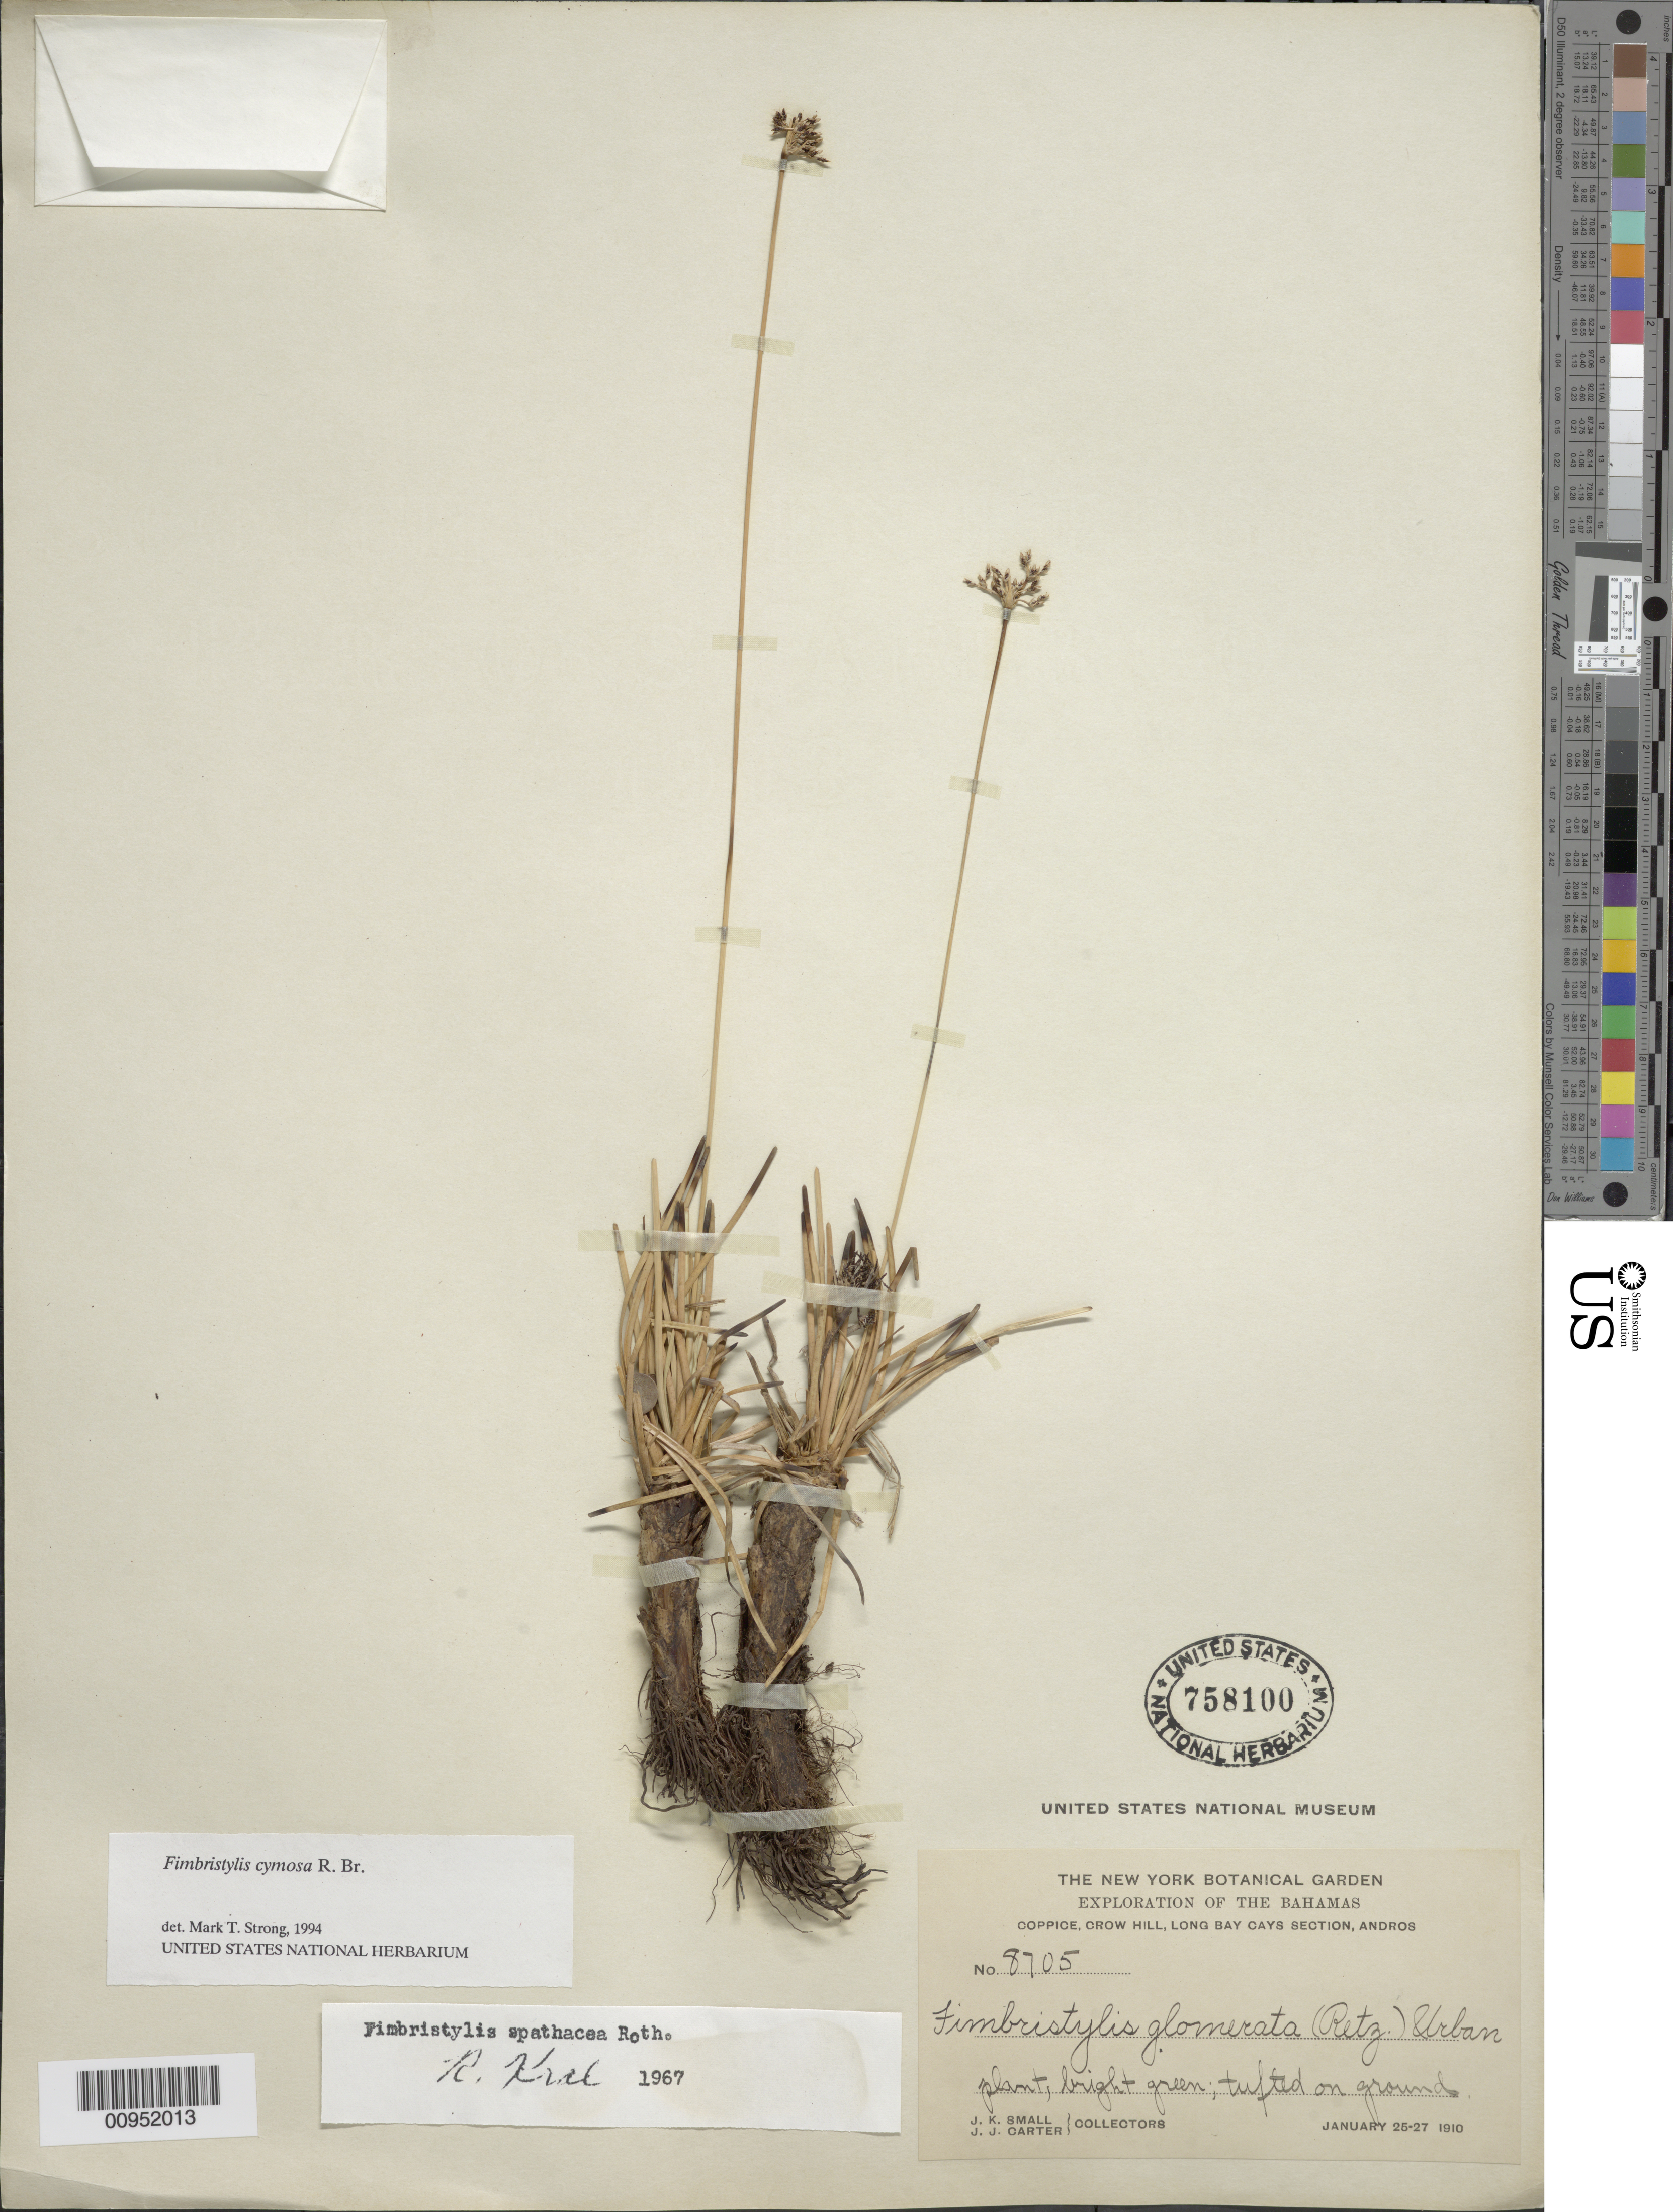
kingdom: Plantae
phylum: Tracheophyta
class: Liliopsida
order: Poales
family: Cyperaceae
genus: Fimbristylis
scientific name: Fimbristylis cymosa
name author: R. Br.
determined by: Strong, M. T., (US), Smithsonian Institution - National Museum of Natural History (UNITED STATES)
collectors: J. K. Small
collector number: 8705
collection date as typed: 25 Jan 1910 to 27 Jan 1910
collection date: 1910-01-25/1910-01-27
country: Bahamas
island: Andros Island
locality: Crow Hill, Long Bay Cays Section, Andros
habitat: Coppice on ground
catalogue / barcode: US 758100